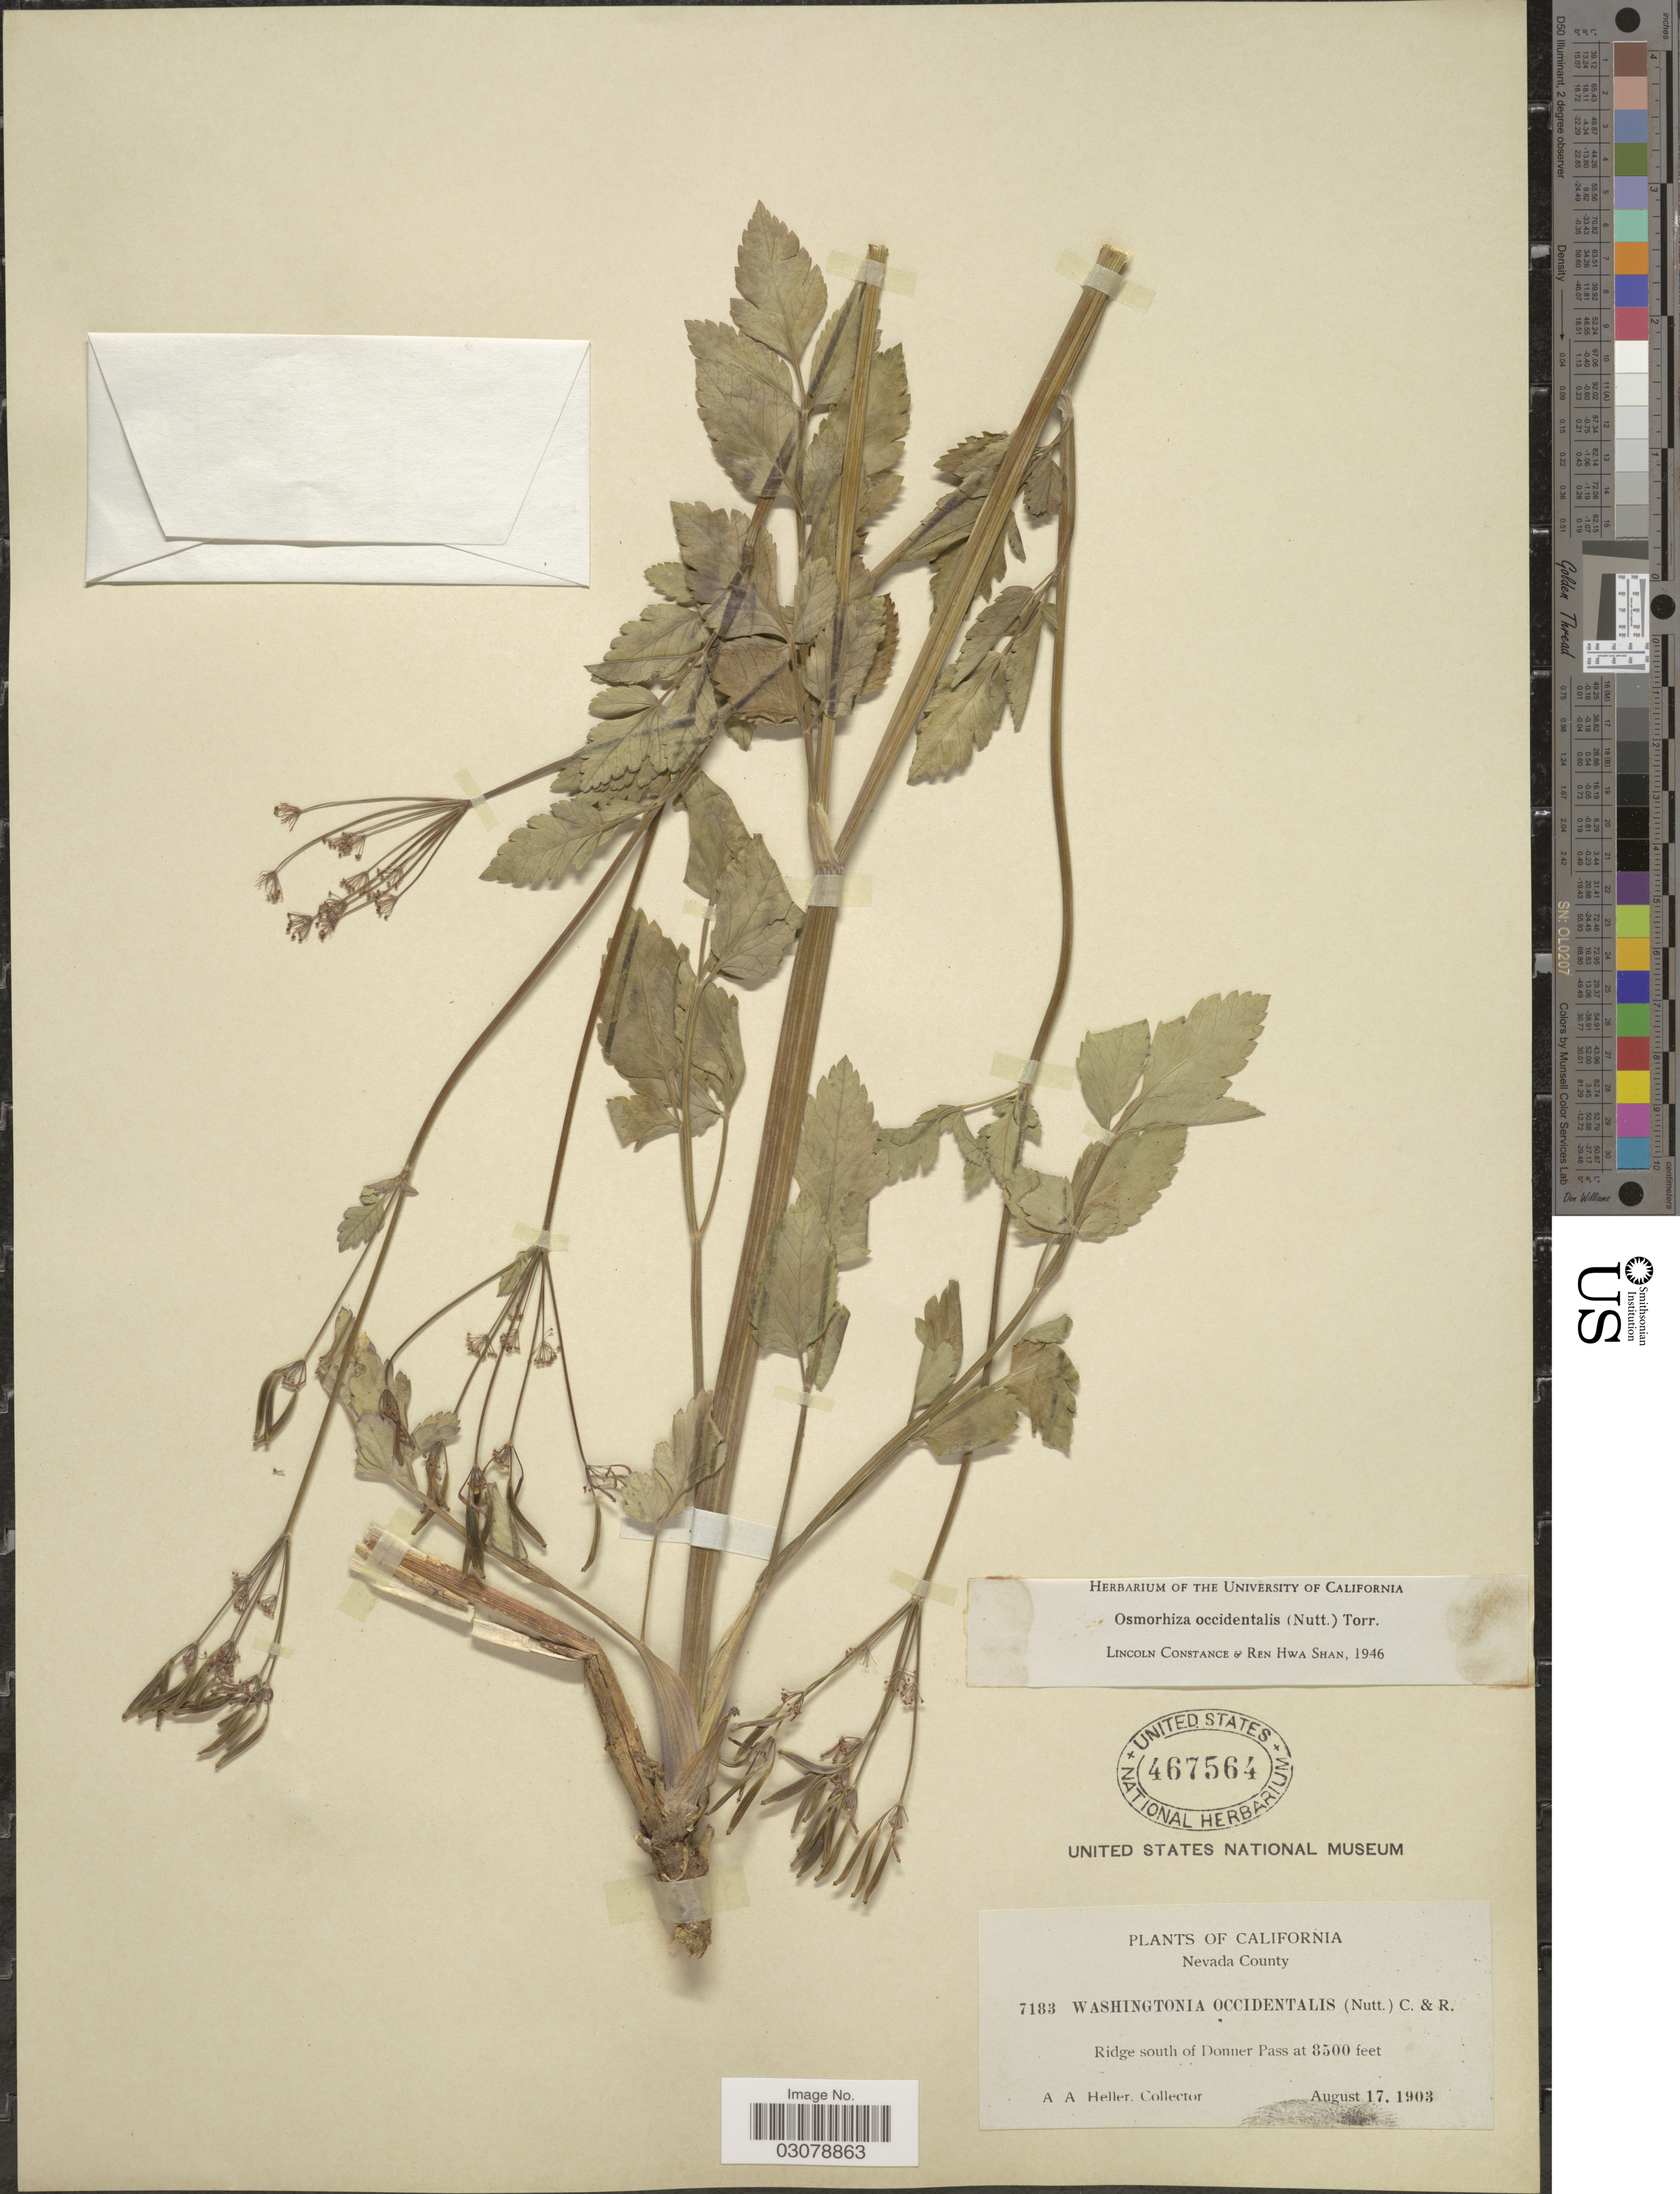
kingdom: Plantae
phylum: Tracheophyta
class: Magnoliopsida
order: Apiales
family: Apiaceae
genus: Osmorhiza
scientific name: Osmorhiza occidentalis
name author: (Nutt.) Torr.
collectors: A. A. Heller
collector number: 7183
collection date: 1903-08-17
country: United States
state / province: California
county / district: Nevada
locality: Nevada County, Ridge south of Donner Pass.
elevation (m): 2591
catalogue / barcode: US 467564